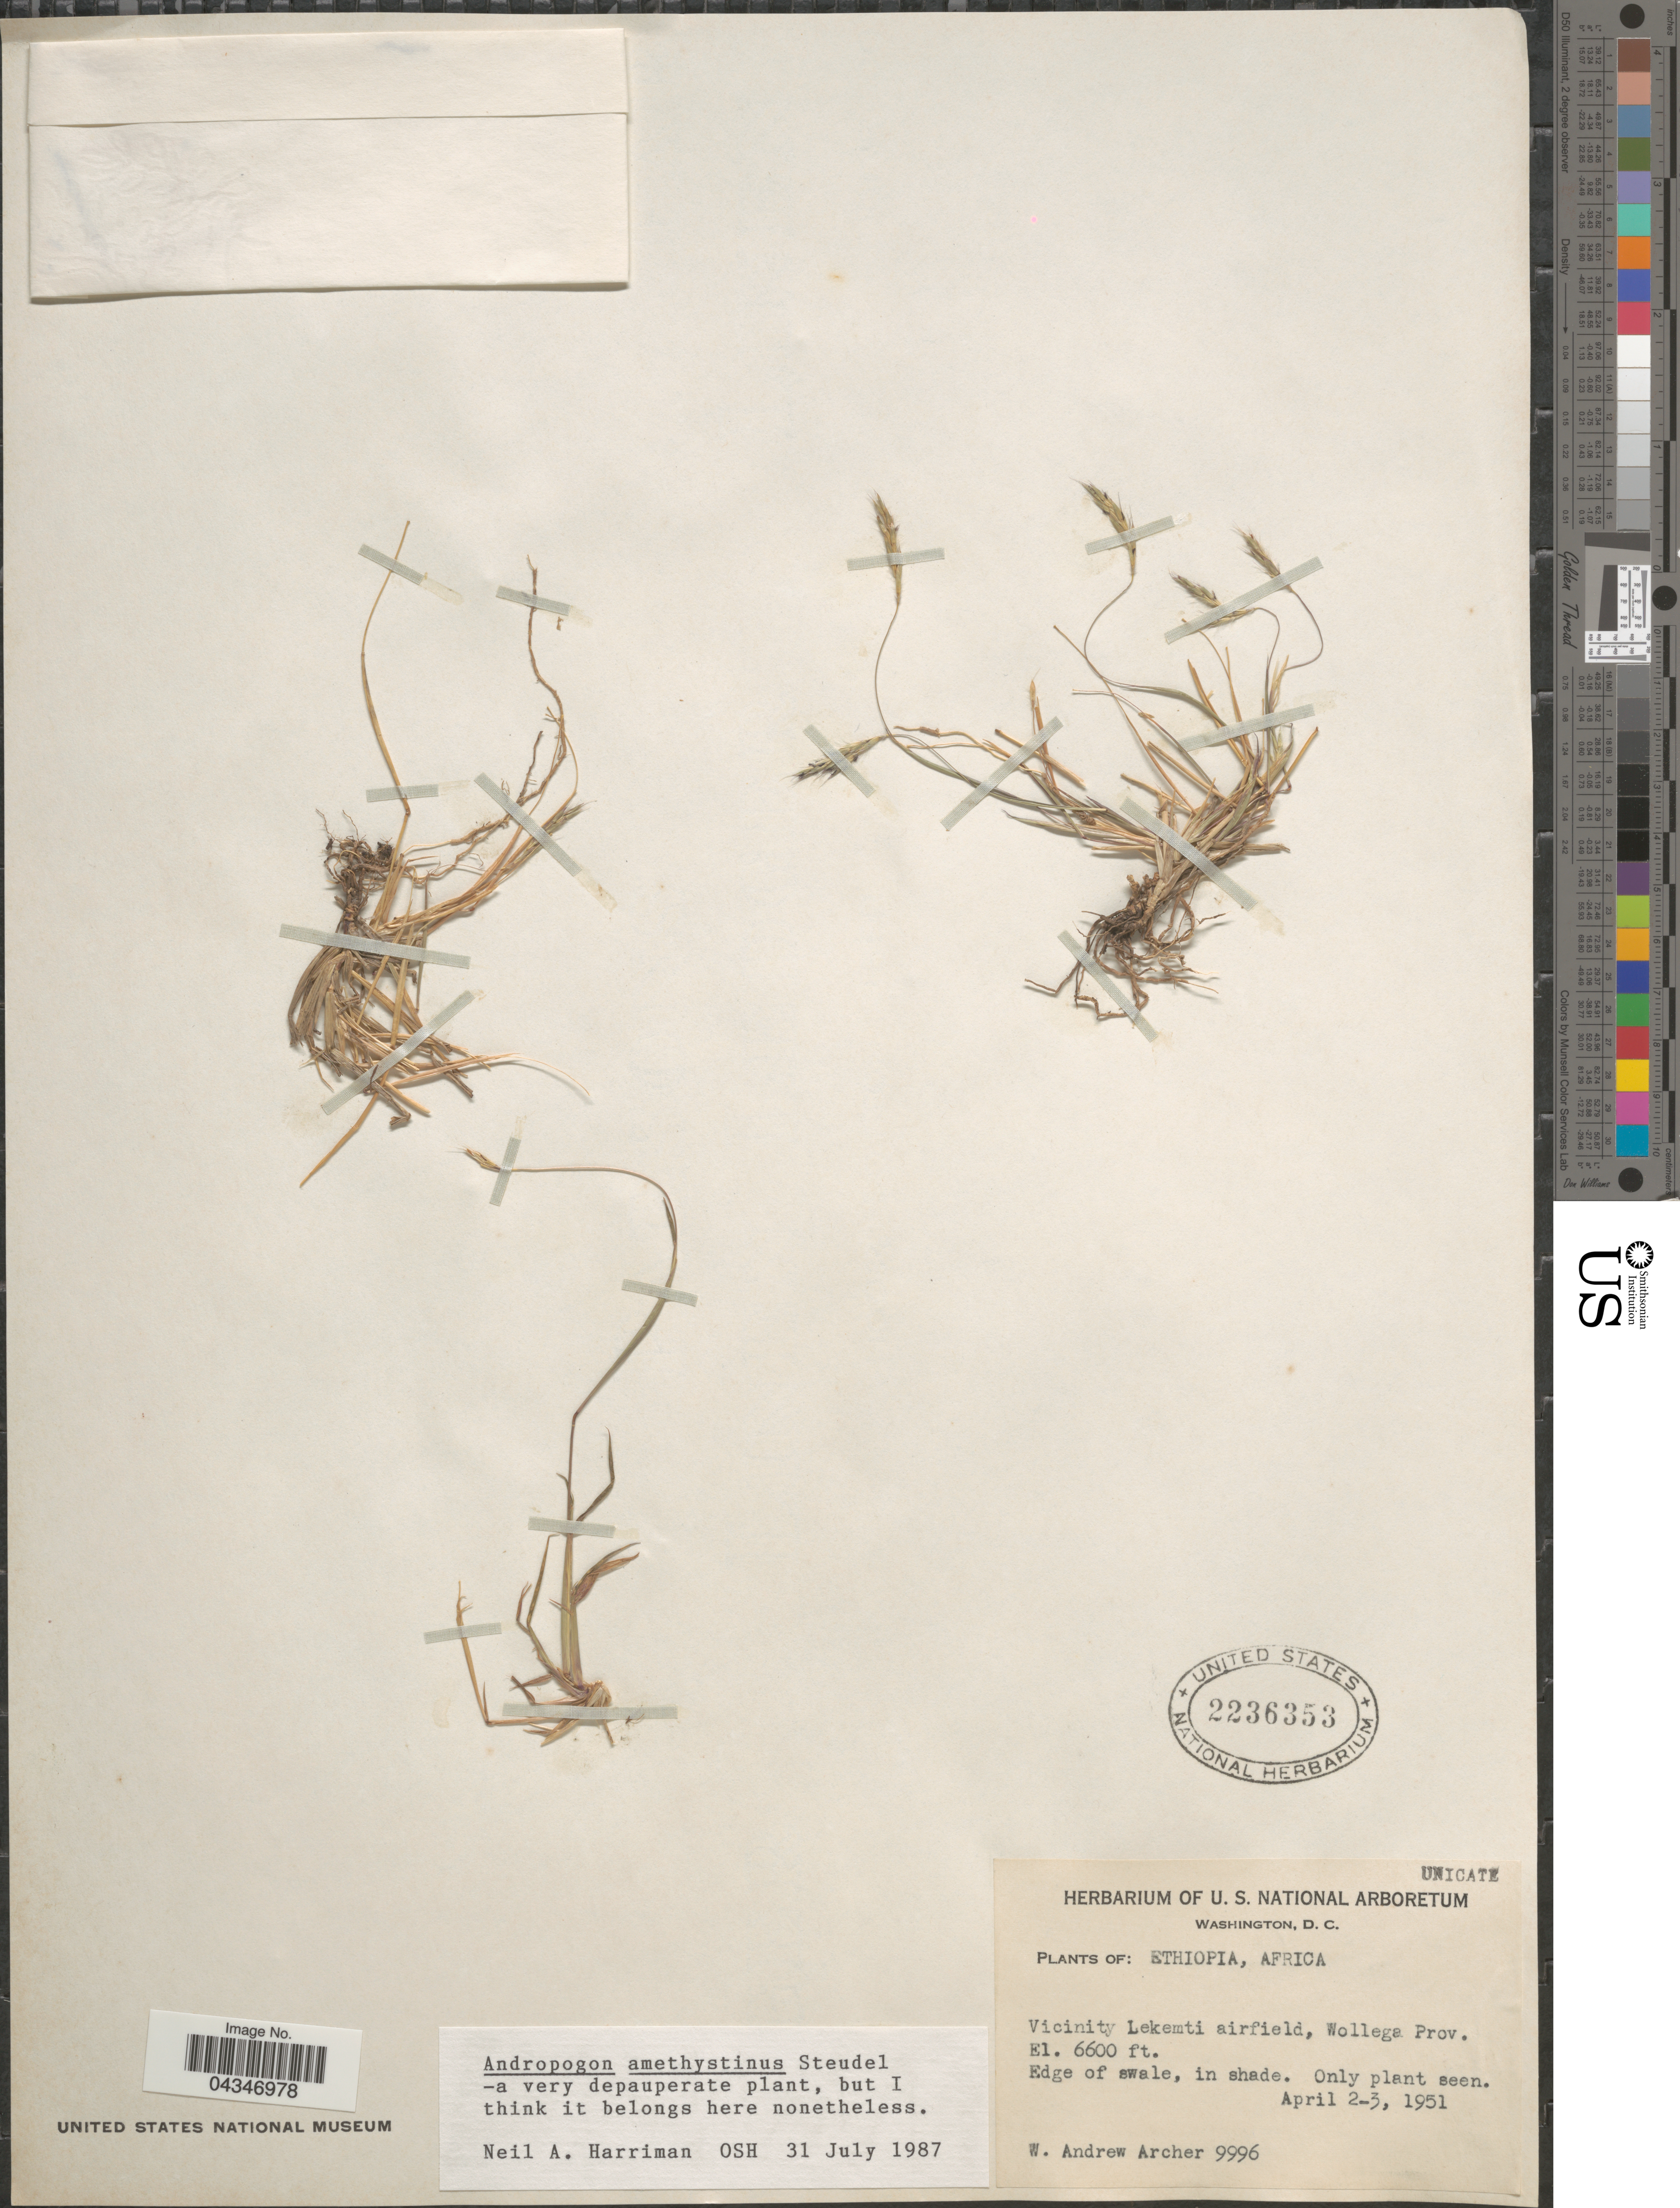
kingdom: Plantae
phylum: Tracheophyta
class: Liliopsida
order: Poales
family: Poaceae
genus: Andropogon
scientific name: Andropogon amethystinus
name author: Steud.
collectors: W. A. Archer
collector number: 9996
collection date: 1951-04-02/1951-04-03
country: Ethiopia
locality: Vicinity Lekemti airfield, Wollega Prov. Edge of swale, in shade.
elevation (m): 2012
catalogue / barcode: US 2236353